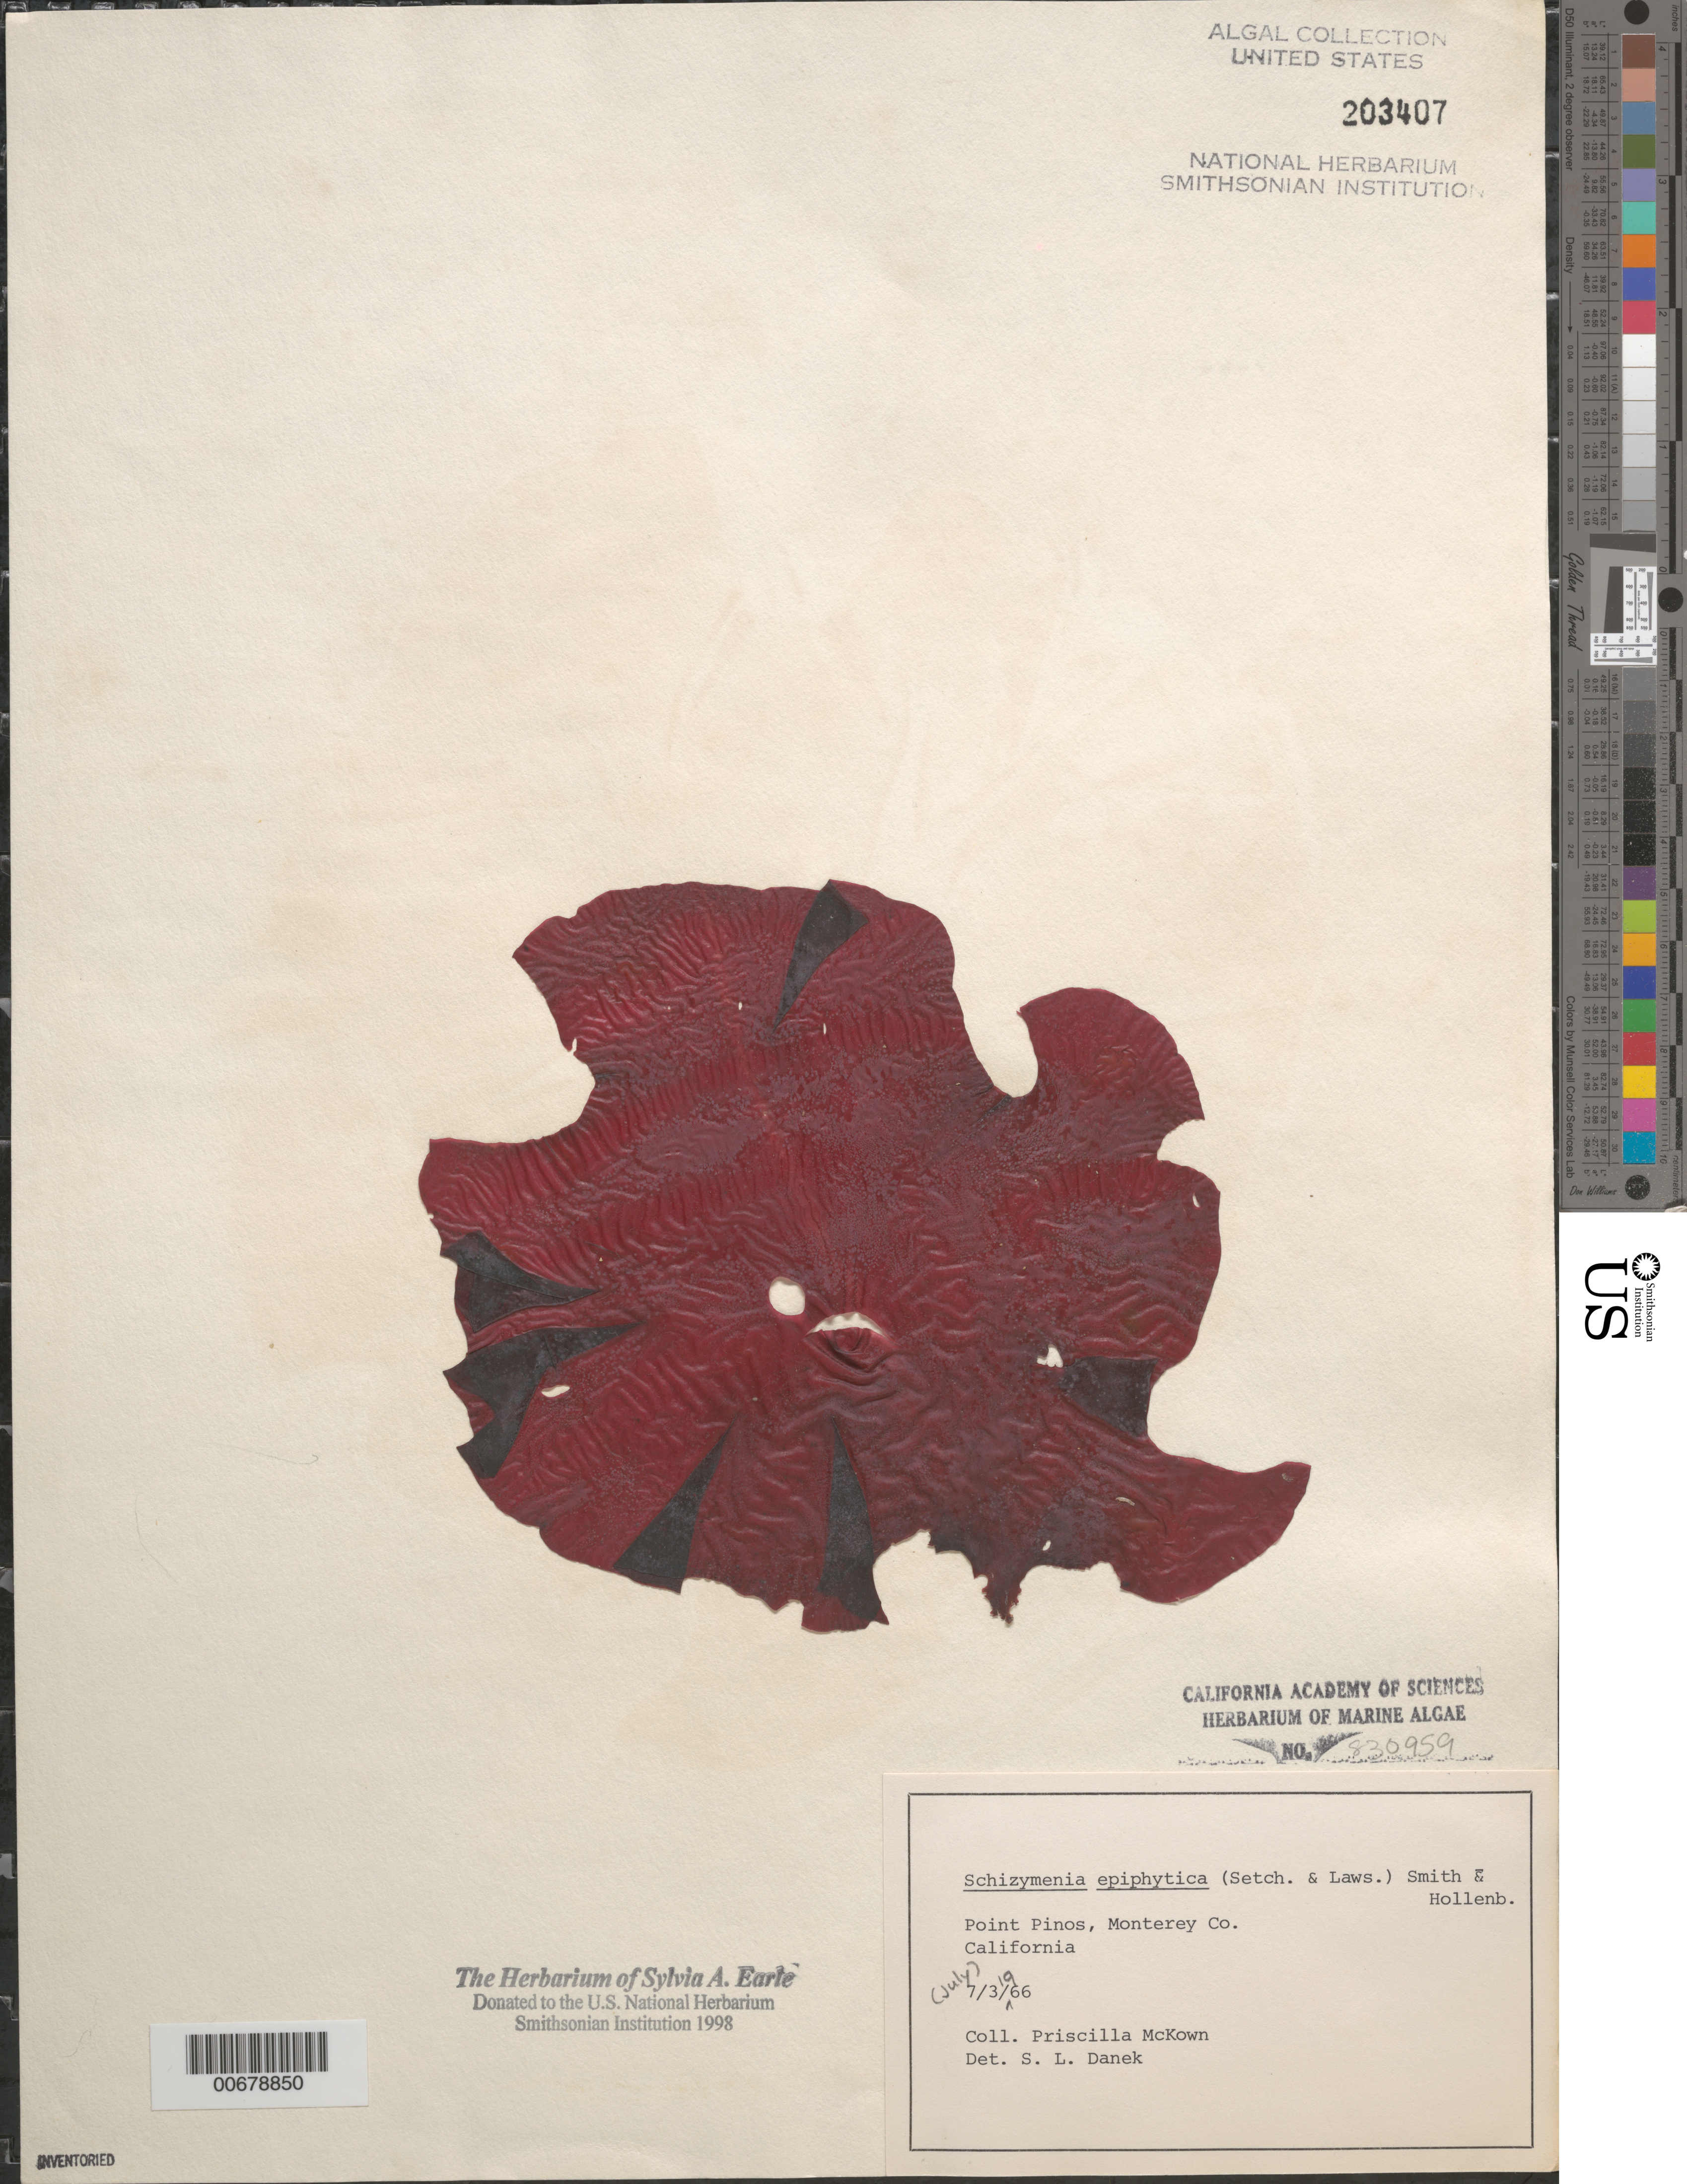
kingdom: Plantae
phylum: Rhodophyta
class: Florideophyceae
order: Gigartinales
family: Furcellariaceae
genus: Peyssonneliopsis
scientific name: Peyssonneliopsis epiphytica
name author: Setch. & G.W. Lawson in Setch.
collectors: P. McKown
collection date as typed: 03 Jul 1966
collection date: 1966-07-03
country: United States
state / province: California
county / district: Monterey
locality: Point Pinos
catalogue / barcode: US 203407